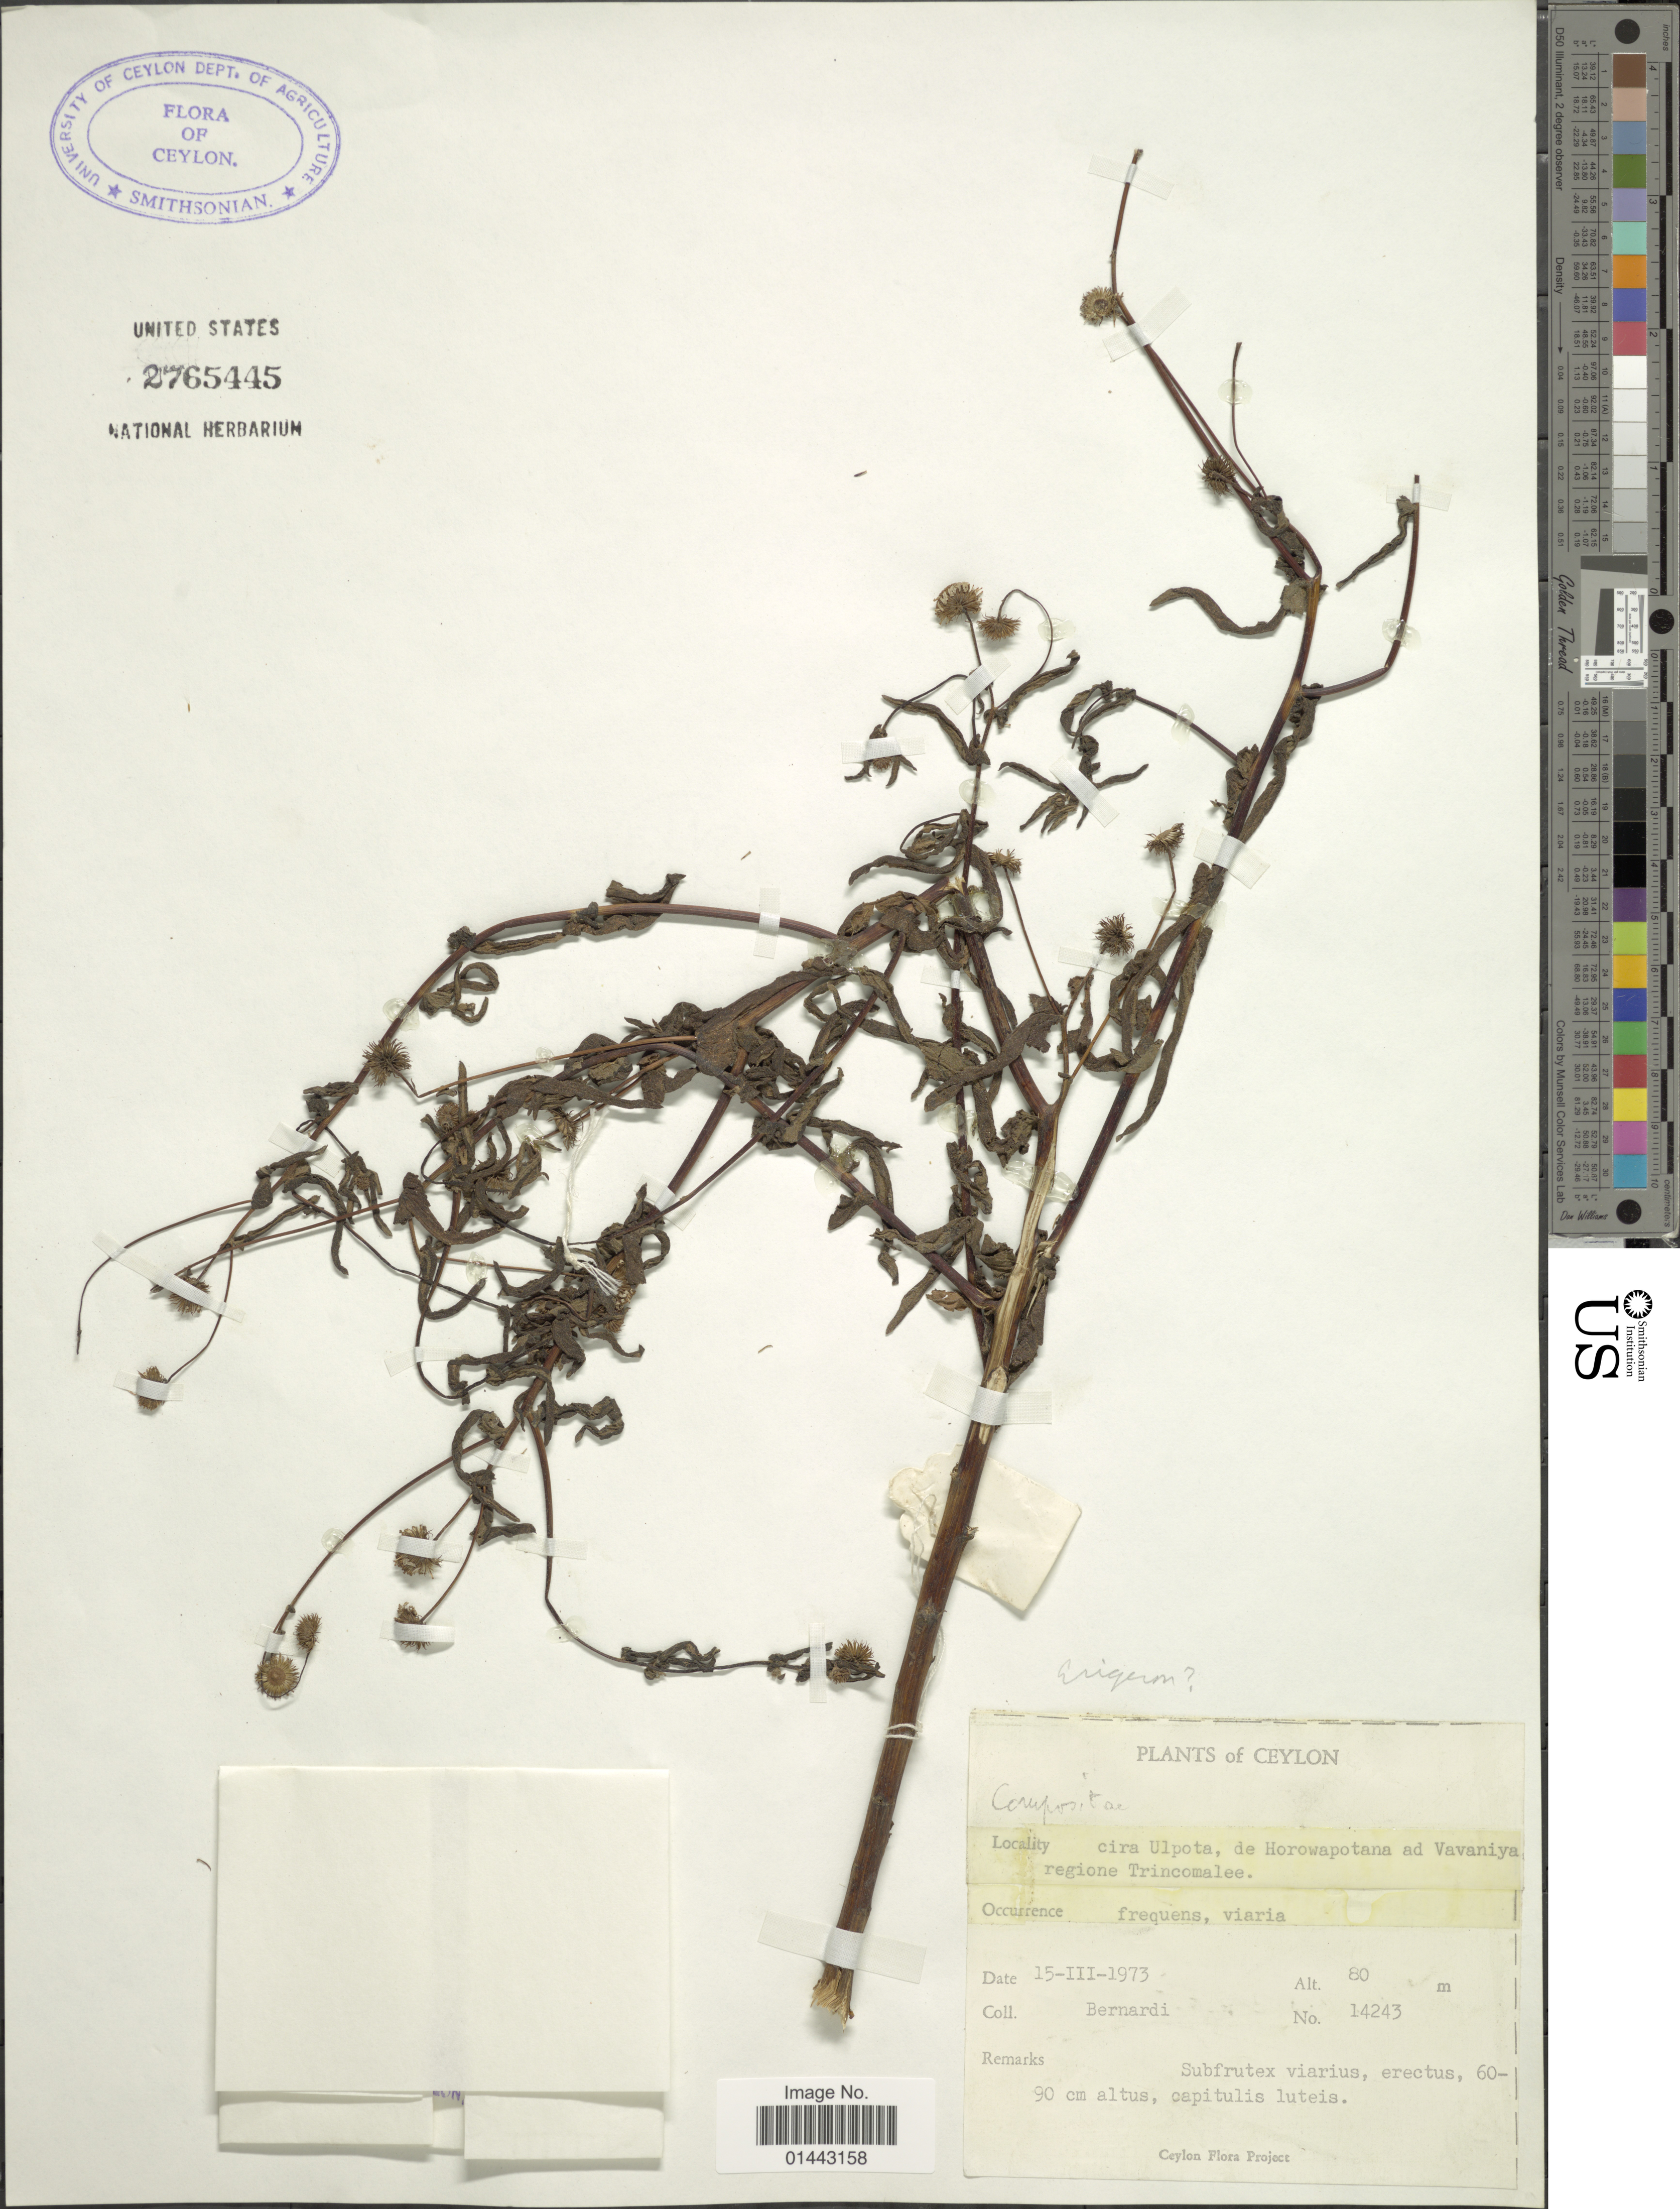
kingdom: Plantae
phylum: Tracheophyta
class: Magnoliopsida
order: Asterales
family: Asteraceae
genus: Erigeron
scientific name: Erigeron sp.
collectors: Bernardi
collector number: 14243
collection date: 1973-03-15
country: Sri Lanka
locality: Ceylon, cira Ulpota, de Horowapotana ad Vavaniya regione Trincomalee.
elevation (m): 80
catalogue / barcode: US 2765445